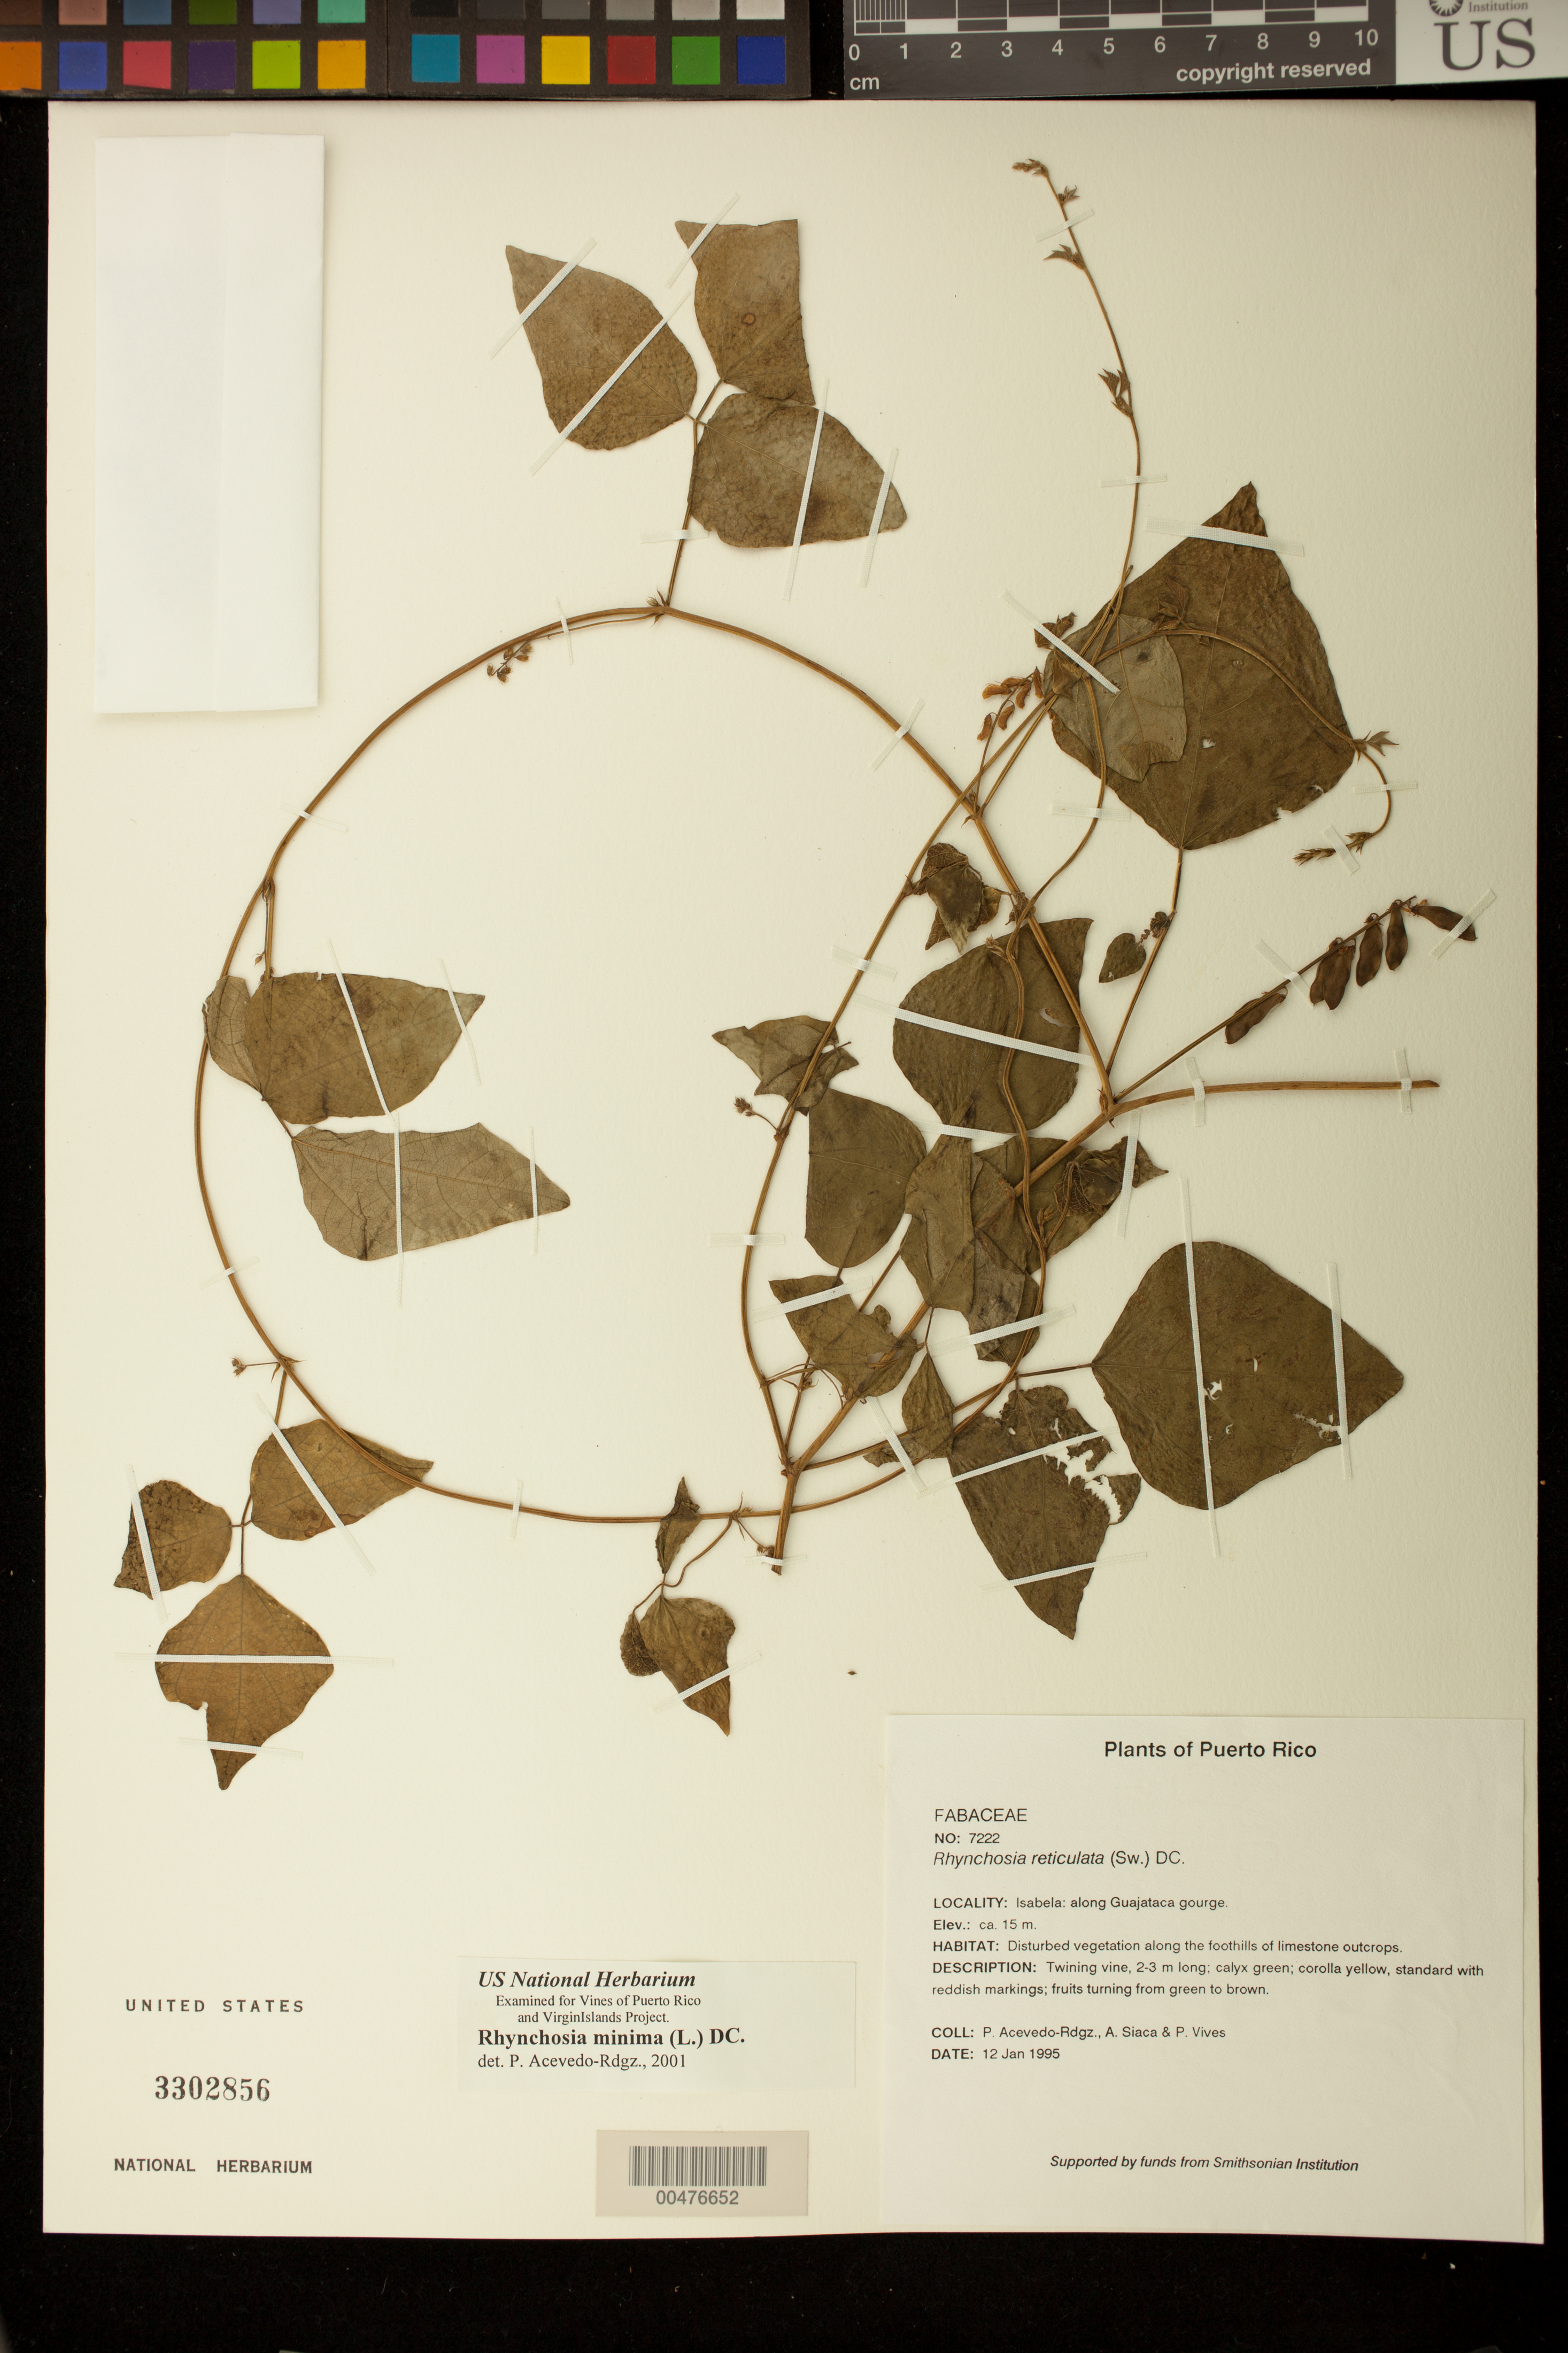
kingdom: Plantae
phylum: Tracheophyta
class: Magnoliopsida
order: Fabales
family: Fabaceae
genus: Rhynchosia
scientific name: Rhynchosia minima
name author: (L.) DC.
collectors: P. Acevedo-Rodr., A. Siaca & P. Vives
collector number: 7222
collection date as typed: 12 Jan 1995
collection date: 1995-01-12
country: Puerto Rico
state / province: Isabela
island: Puerto Rico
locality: Isabela: along Guajataca gourge.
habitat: Disturbed vegetation along the foothills of limestone outcrops.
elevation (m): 15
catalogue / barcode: US 3302856